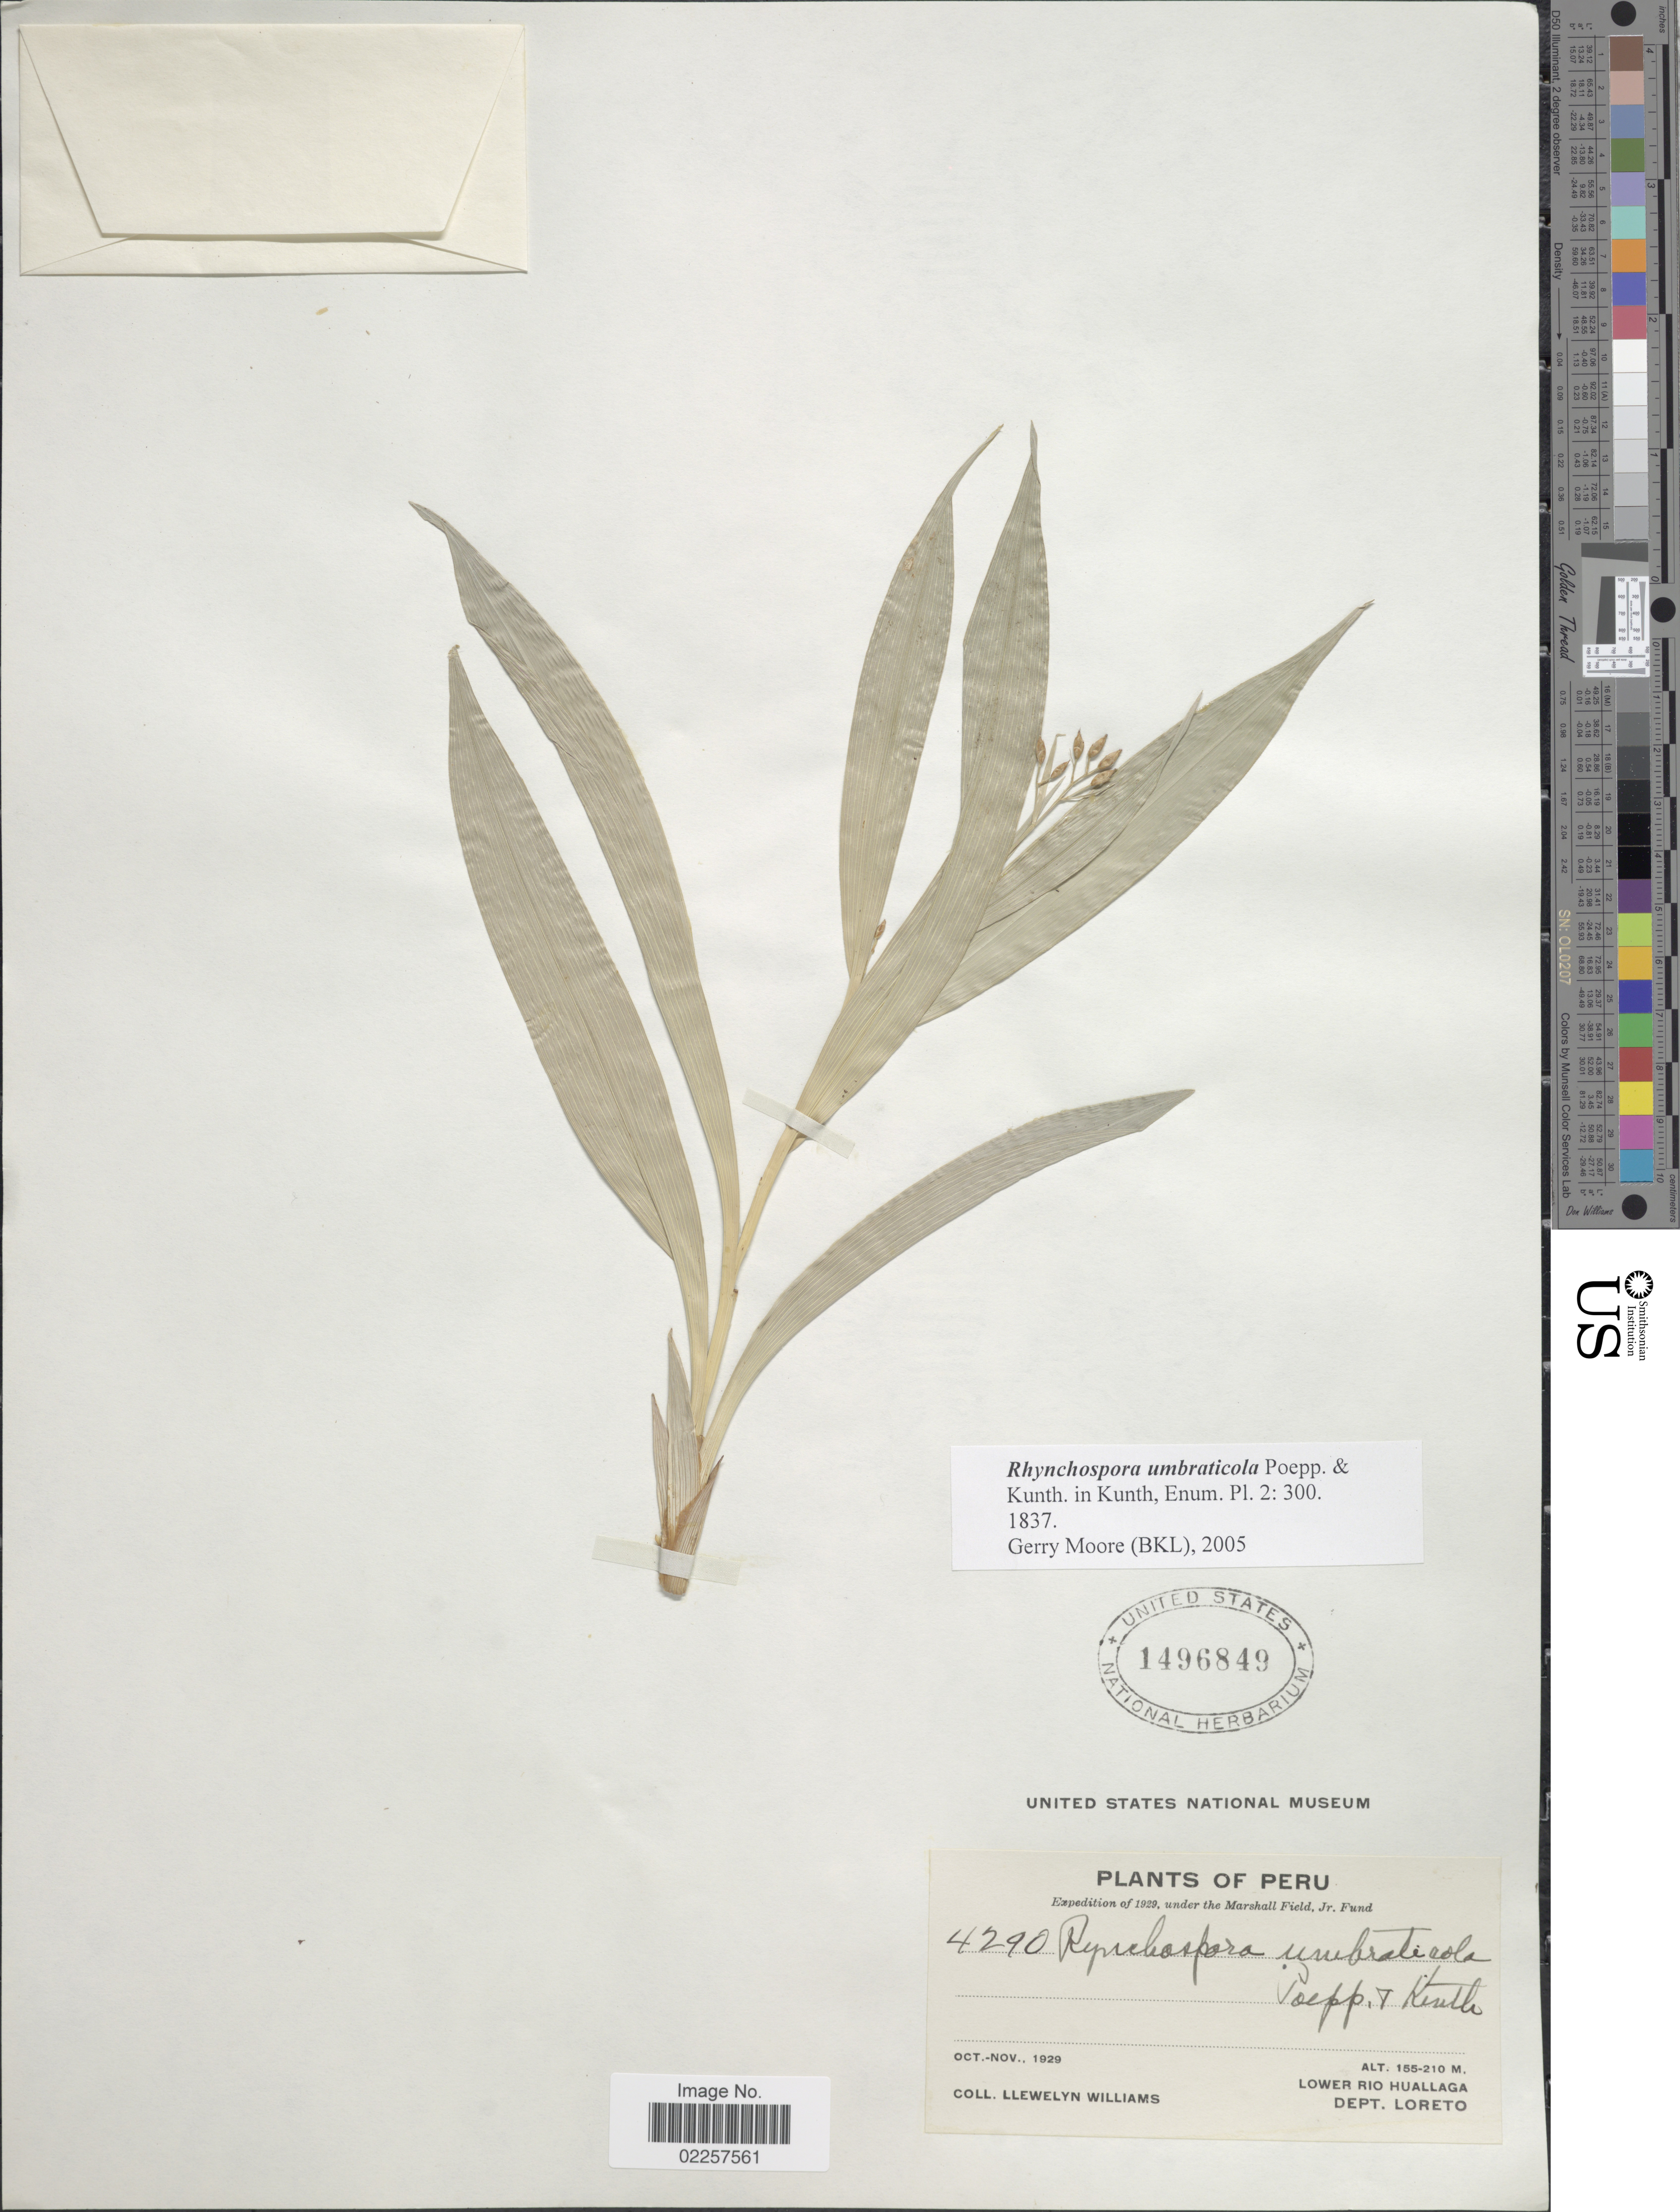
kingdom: Plantae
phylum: Tracheophyta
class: Liliopsida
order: Poales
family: Cyperaceae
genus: Rhynchospora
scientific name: Rhynchospora umbraticola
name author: Poepp. & Kunth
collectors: Ll. Williams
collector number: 4290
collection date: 1929-10/1929-11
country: Peru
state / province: Loreto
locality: Lower Rio Huallaga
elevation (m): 155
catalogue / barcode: US 1496849